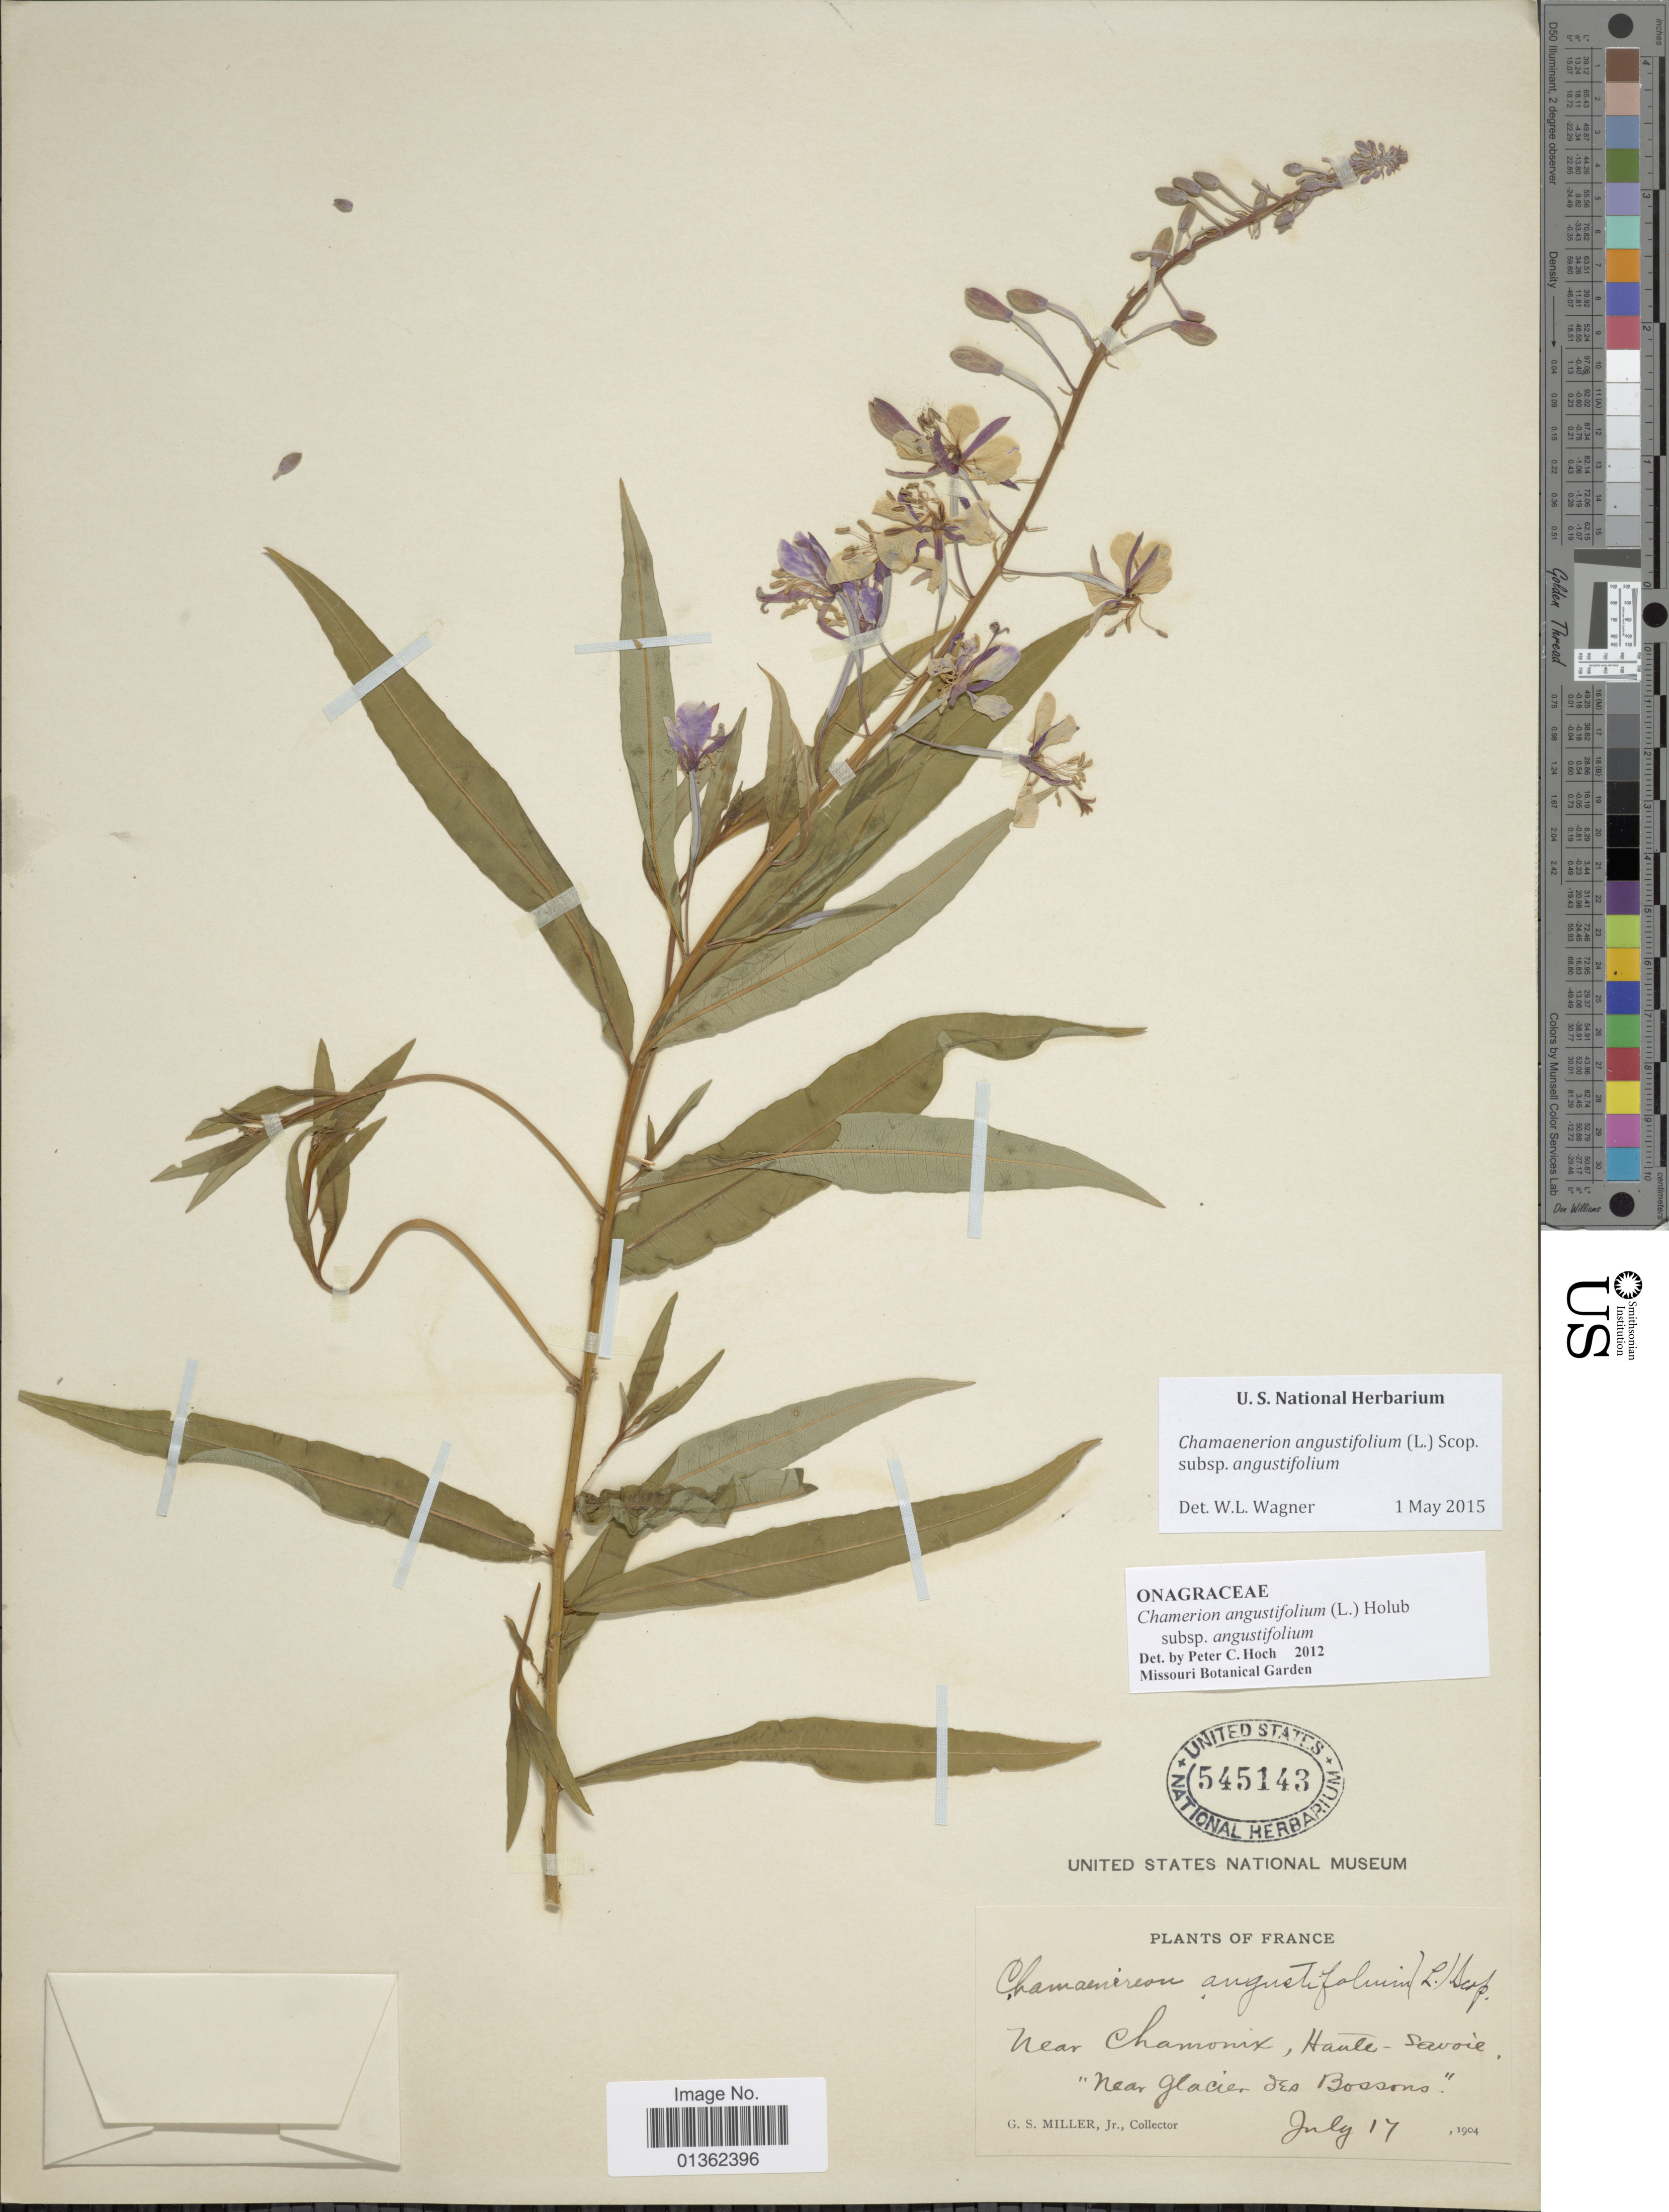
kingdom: Plantae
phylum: Tracheophyta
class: Magnoliopsida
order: Myrtales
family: Onagraceae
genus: Chamaenerion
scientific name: Chamaenerion angustifolium subsp. angustifolium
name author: (L.) Scop.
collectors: G. S. Miller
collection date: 1904-07-17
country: France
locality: Near Chamonix, Haute-Savoie, "near glacier des Bossons".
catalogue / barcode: US 545143